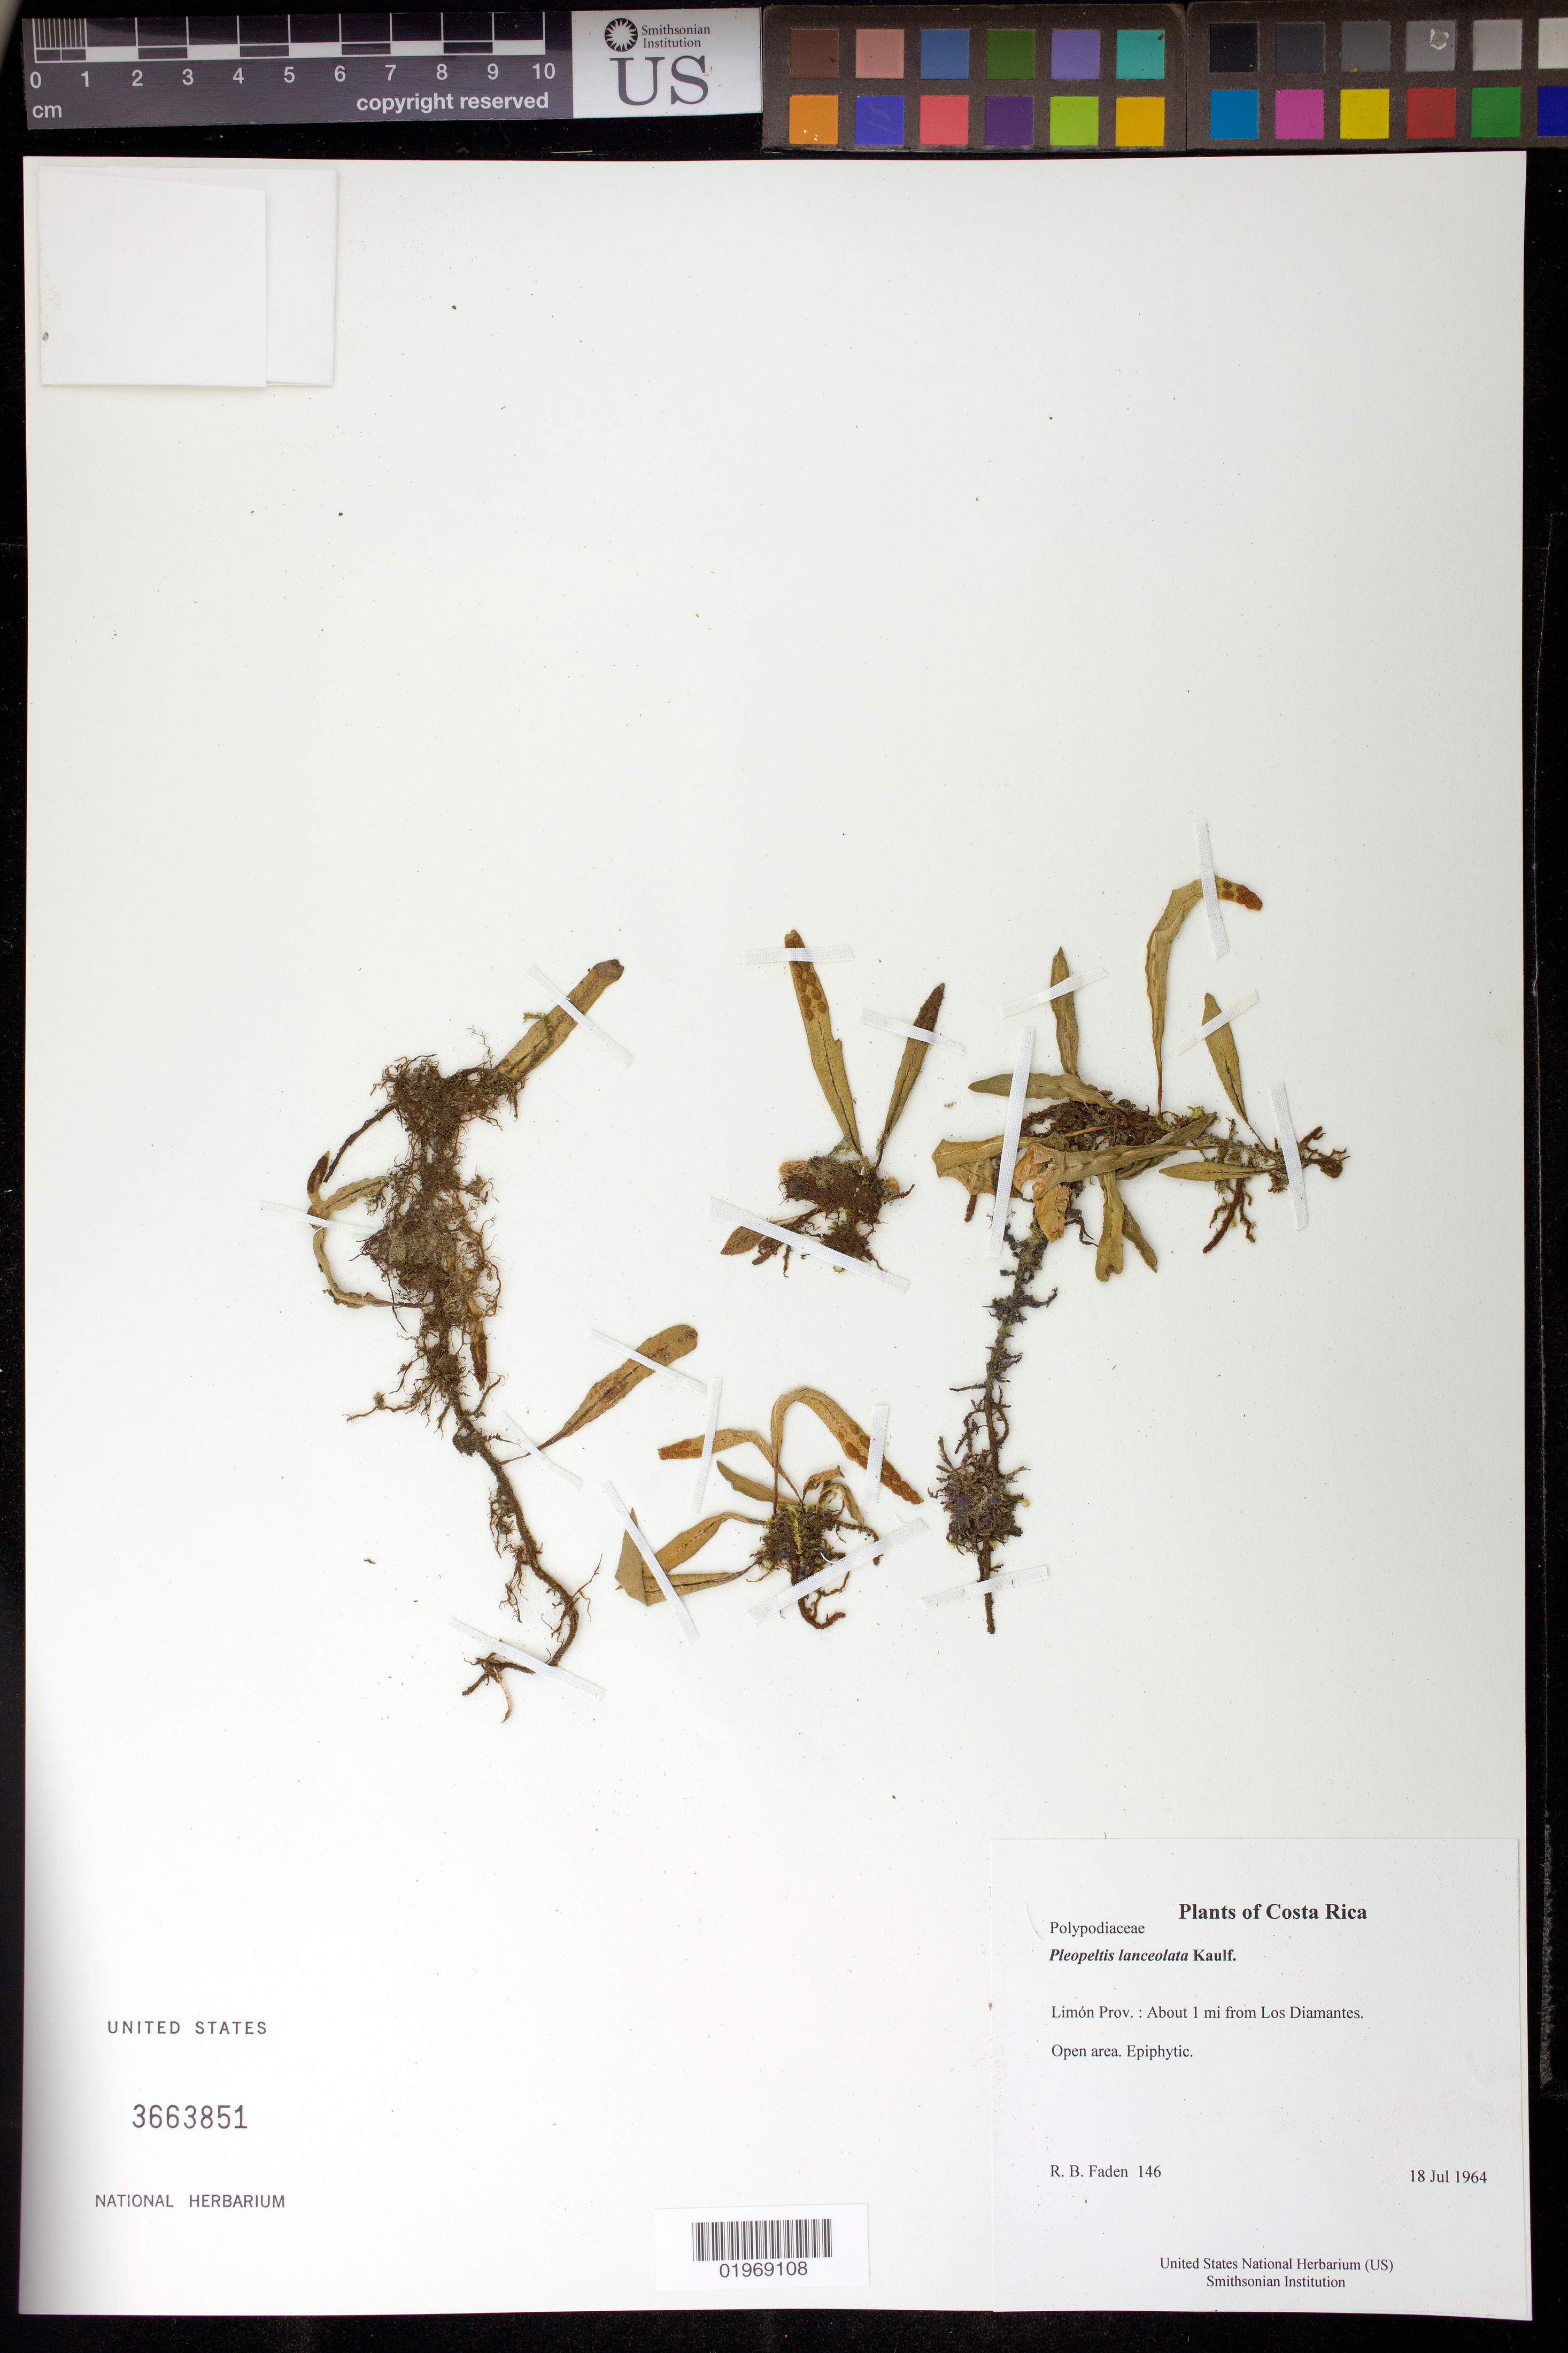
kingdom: Plantae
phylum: Tracheophyta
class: Polypodiopsida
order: Polypodiales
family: Polypodiaceae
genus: Pleopeltis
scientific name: Pleopeltis lanceolata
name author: Kaulf.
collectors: R. B. Faden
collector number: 146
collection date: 1964-07-18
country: Costa Rica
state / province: Limón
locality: About 1 mi from Los Diamantes.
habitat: Open area.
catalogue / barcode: US 3663851